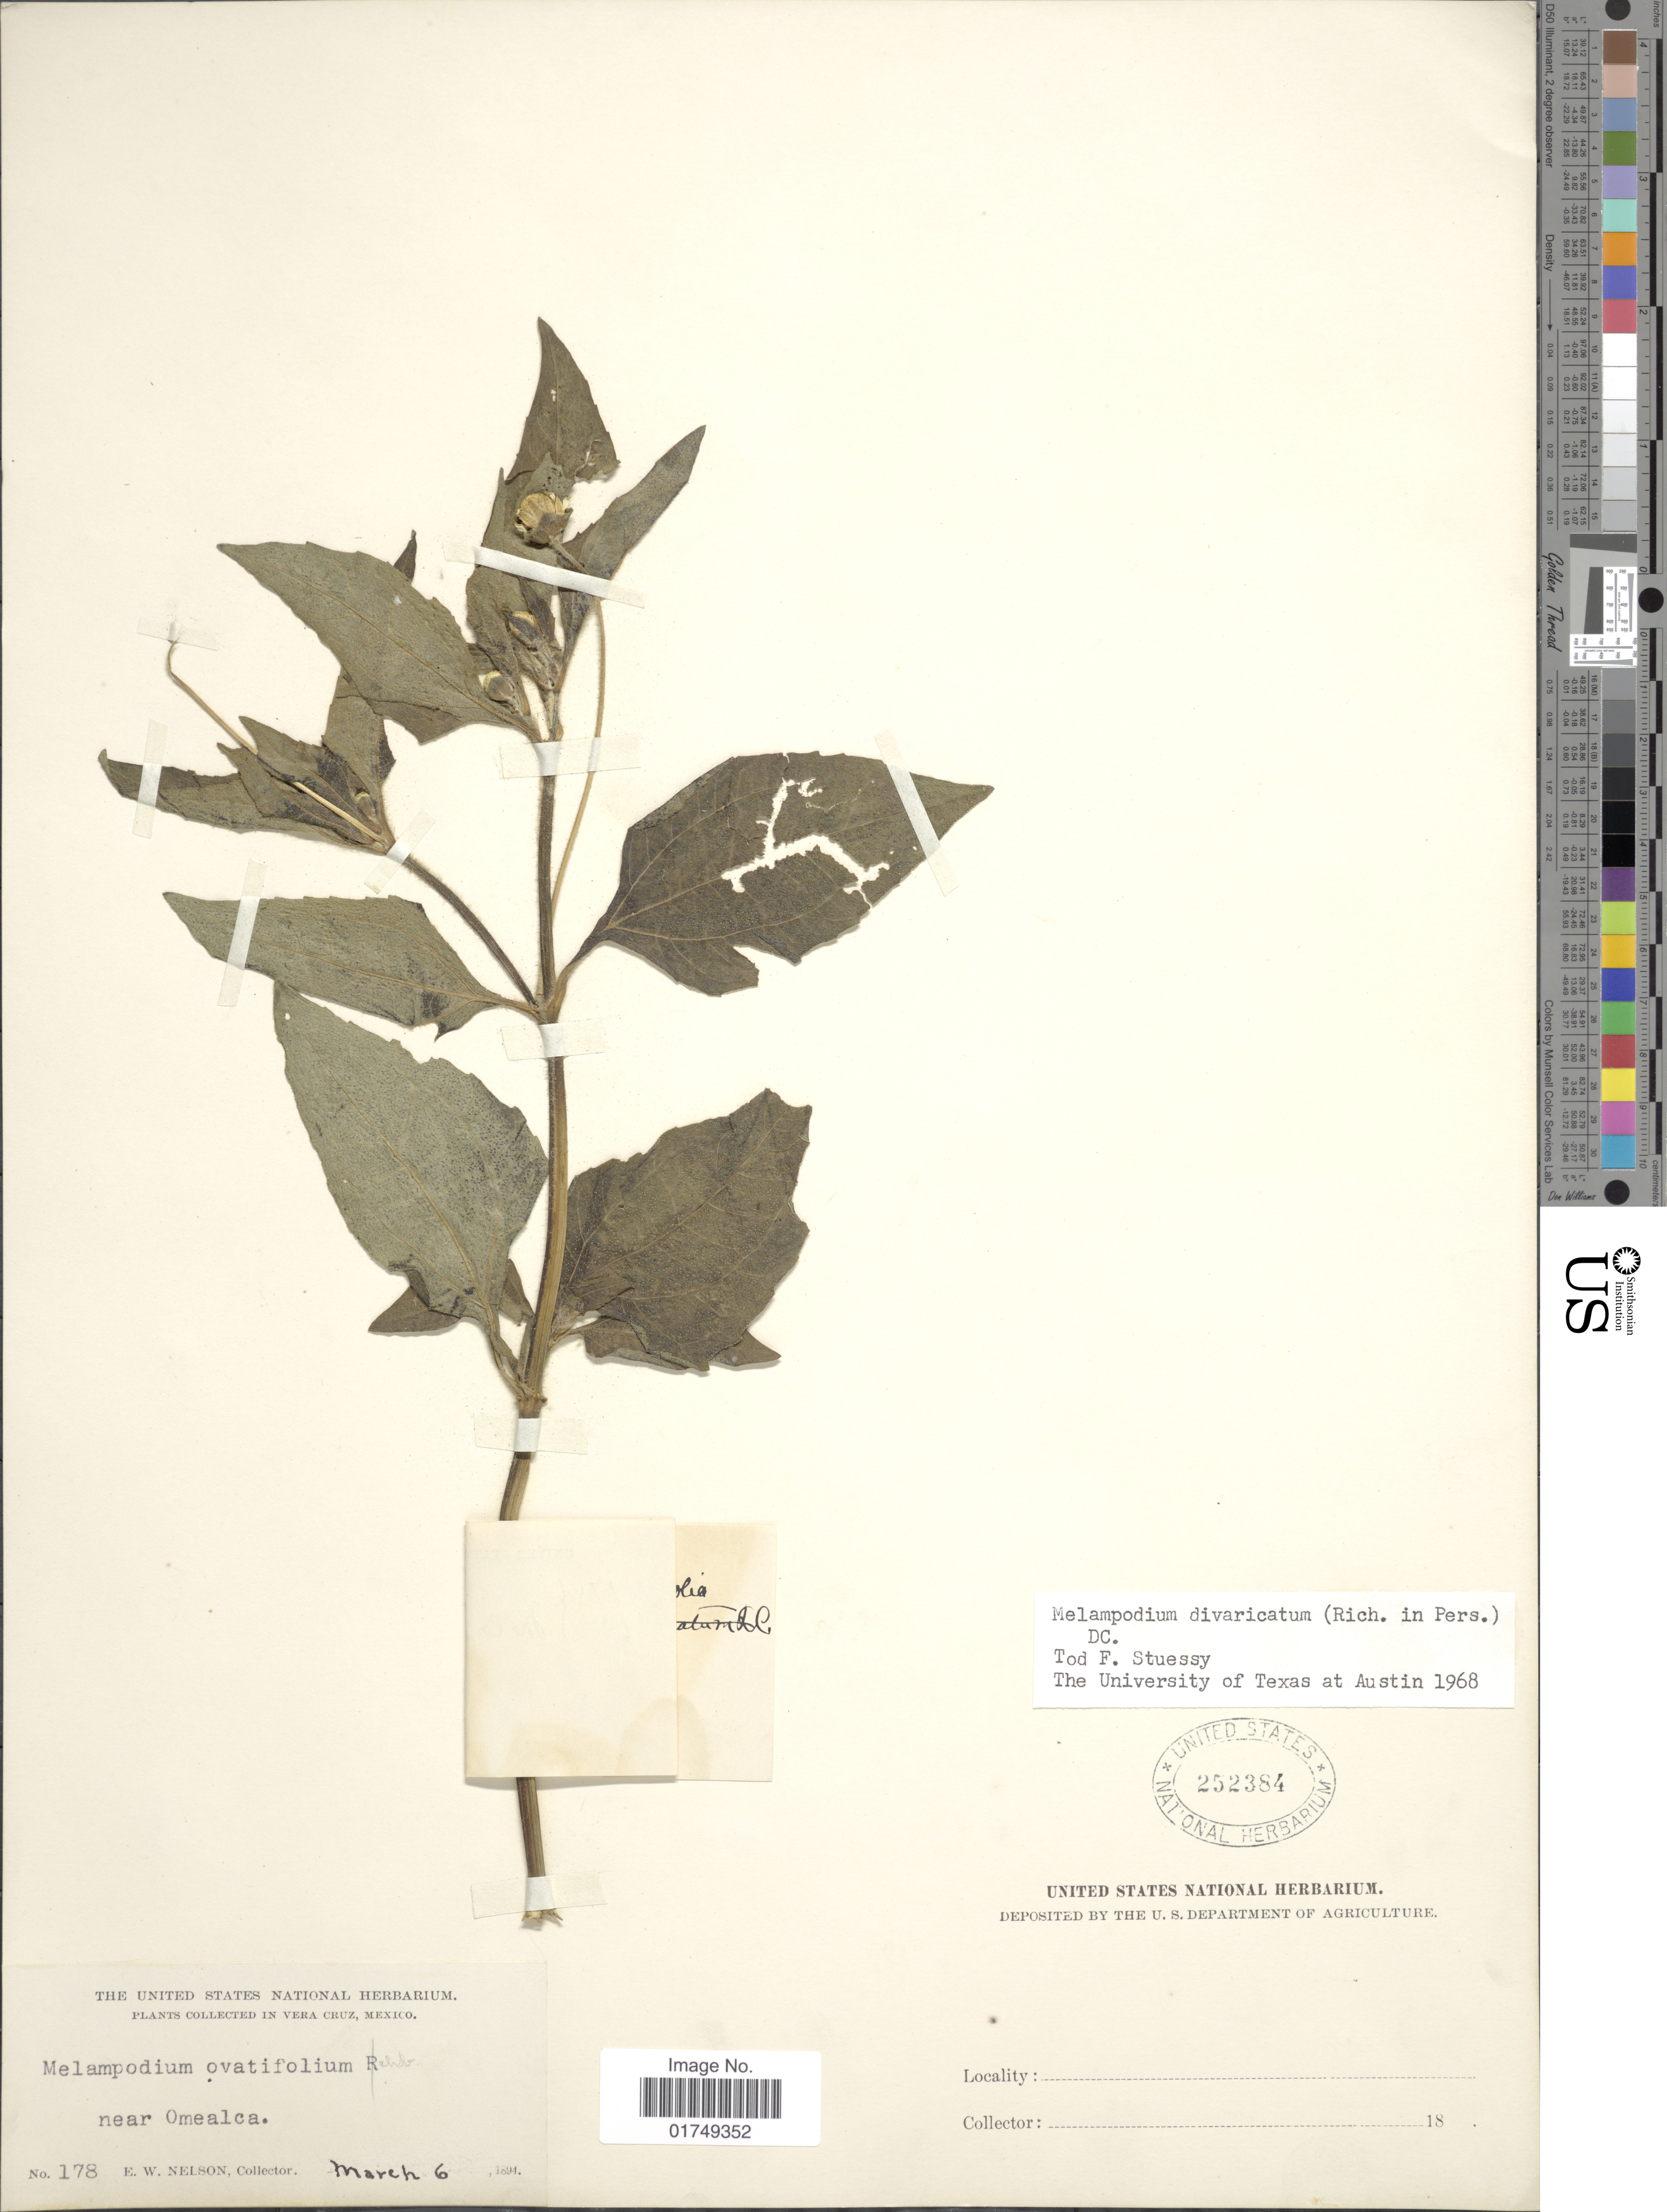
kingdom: Plantae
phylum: Tracheophyta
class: Magnoliopsida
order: Asterales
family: Asteraceae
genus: Melampodium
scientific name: Melampodium divaricatum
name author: (Rich.) DC.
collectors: E. W. Nelson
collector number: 178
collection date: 1894-03-06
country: Mexico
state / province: Veracruz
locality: Vera Cruz, near Omealca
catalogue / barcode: US 252384